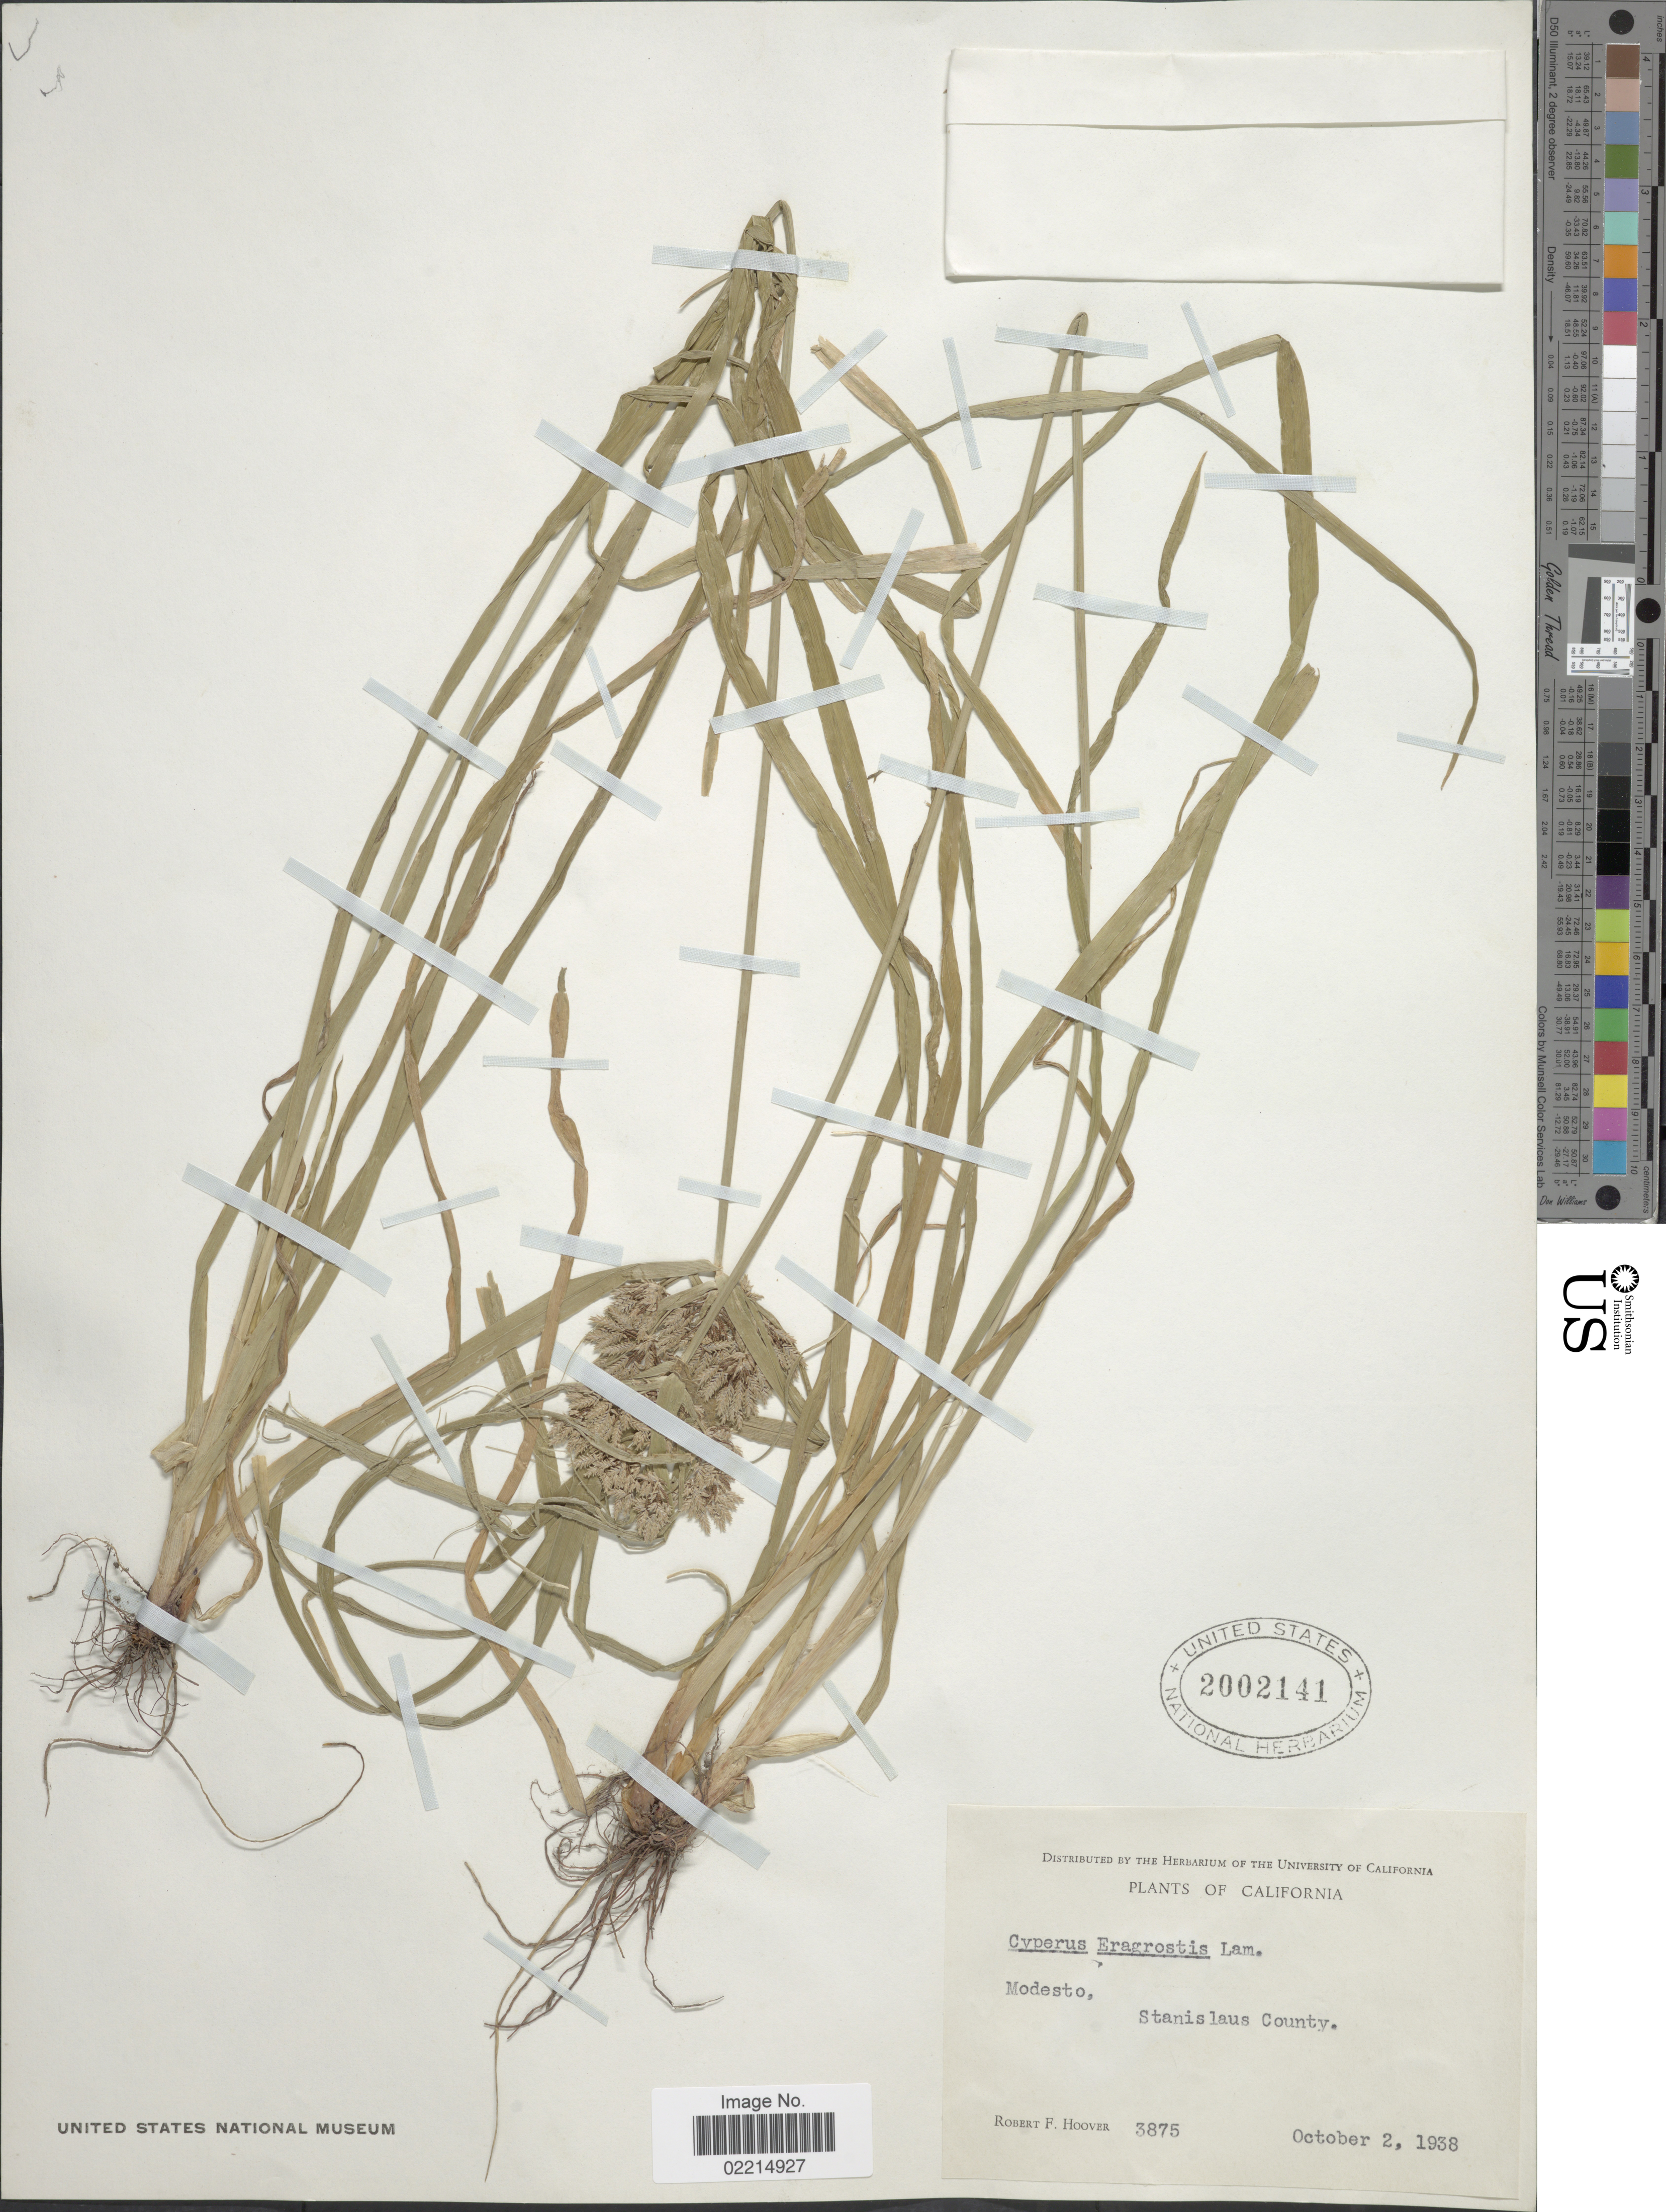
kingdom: Plantae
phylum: Tracheophyta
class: Liliopsida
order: Poales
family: Cyperaceae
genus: Cyperus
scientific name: Cyperus eragrostis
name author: Lam.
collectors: R. F. Hoover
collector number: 3875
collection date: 1938-10-02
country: United States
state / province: California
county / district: Stanislaus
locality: Modesto, Stanislaus County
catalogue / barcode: US 2002141